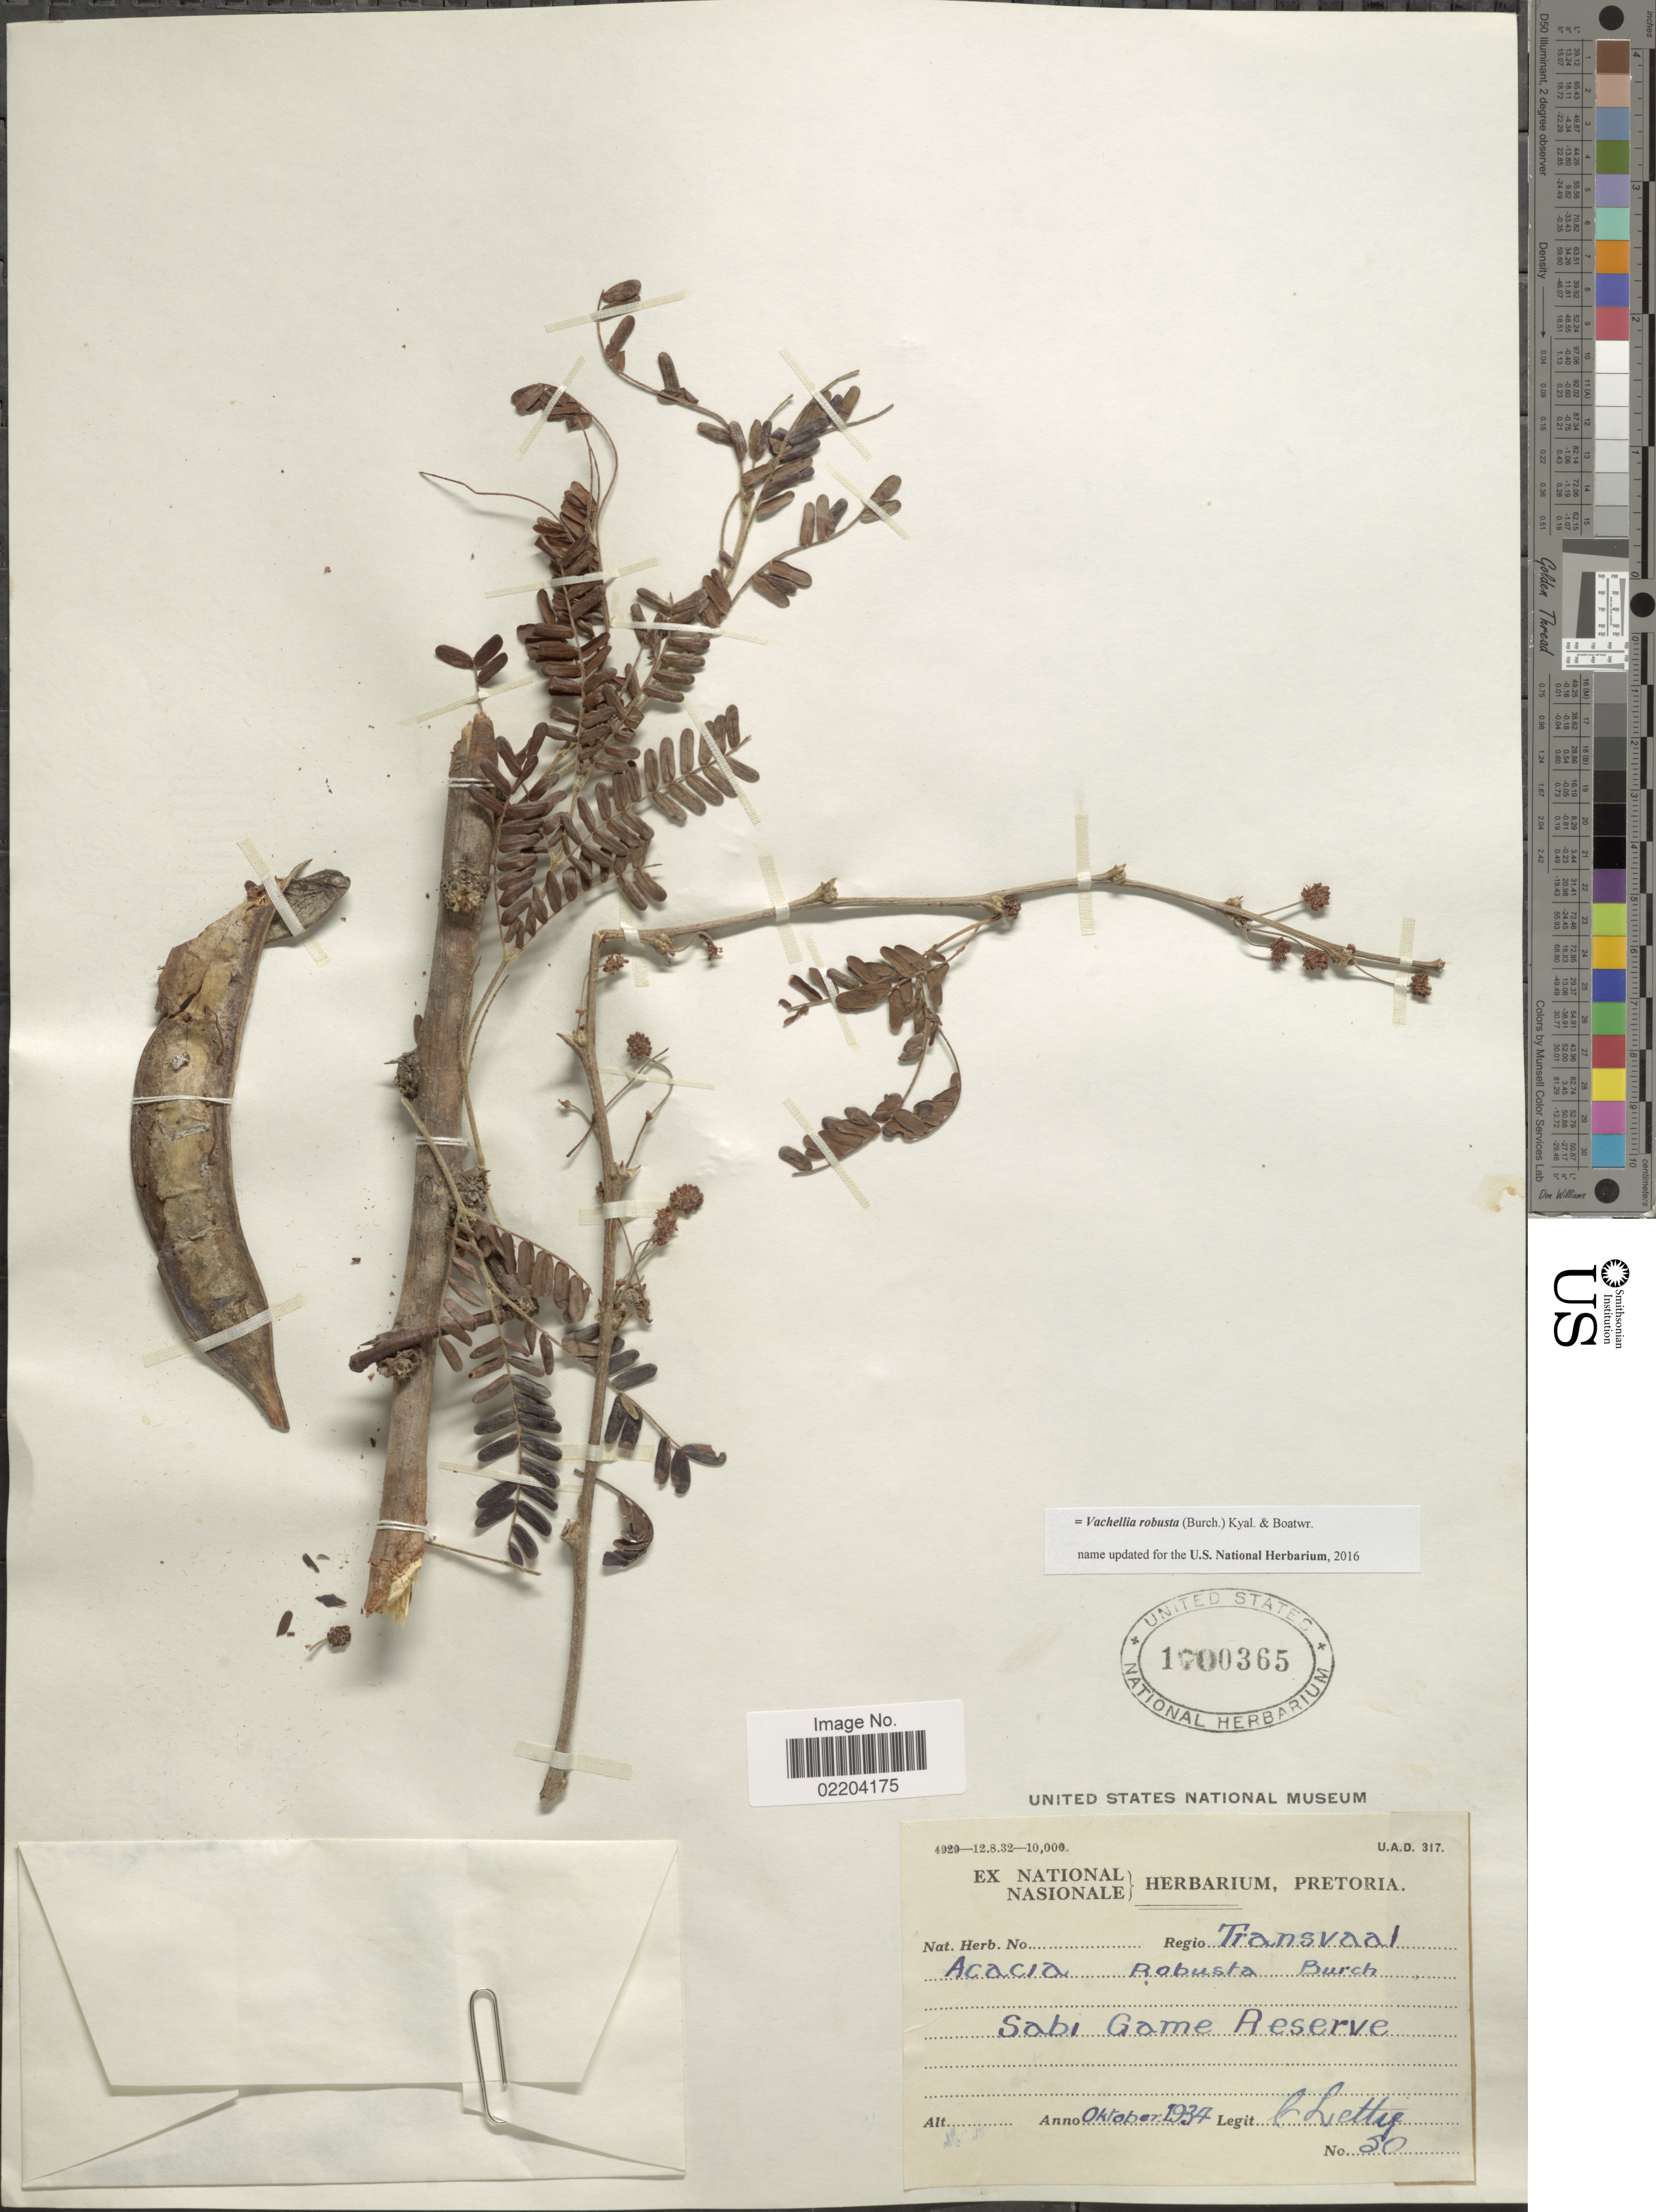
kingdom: Plantae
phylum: Tracheophyta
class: Magnoliopsida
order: Fabales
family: Fabaceae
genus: Vachellia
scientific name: Vachellia robusta subsp. robusta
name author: (Burch.) Kyal. & Boatwr.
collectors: C. Letty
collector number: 50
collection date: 1934-10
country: South Africa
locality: Regio Transvaal, Sabi Game Reserve.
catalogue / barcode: US 1700365